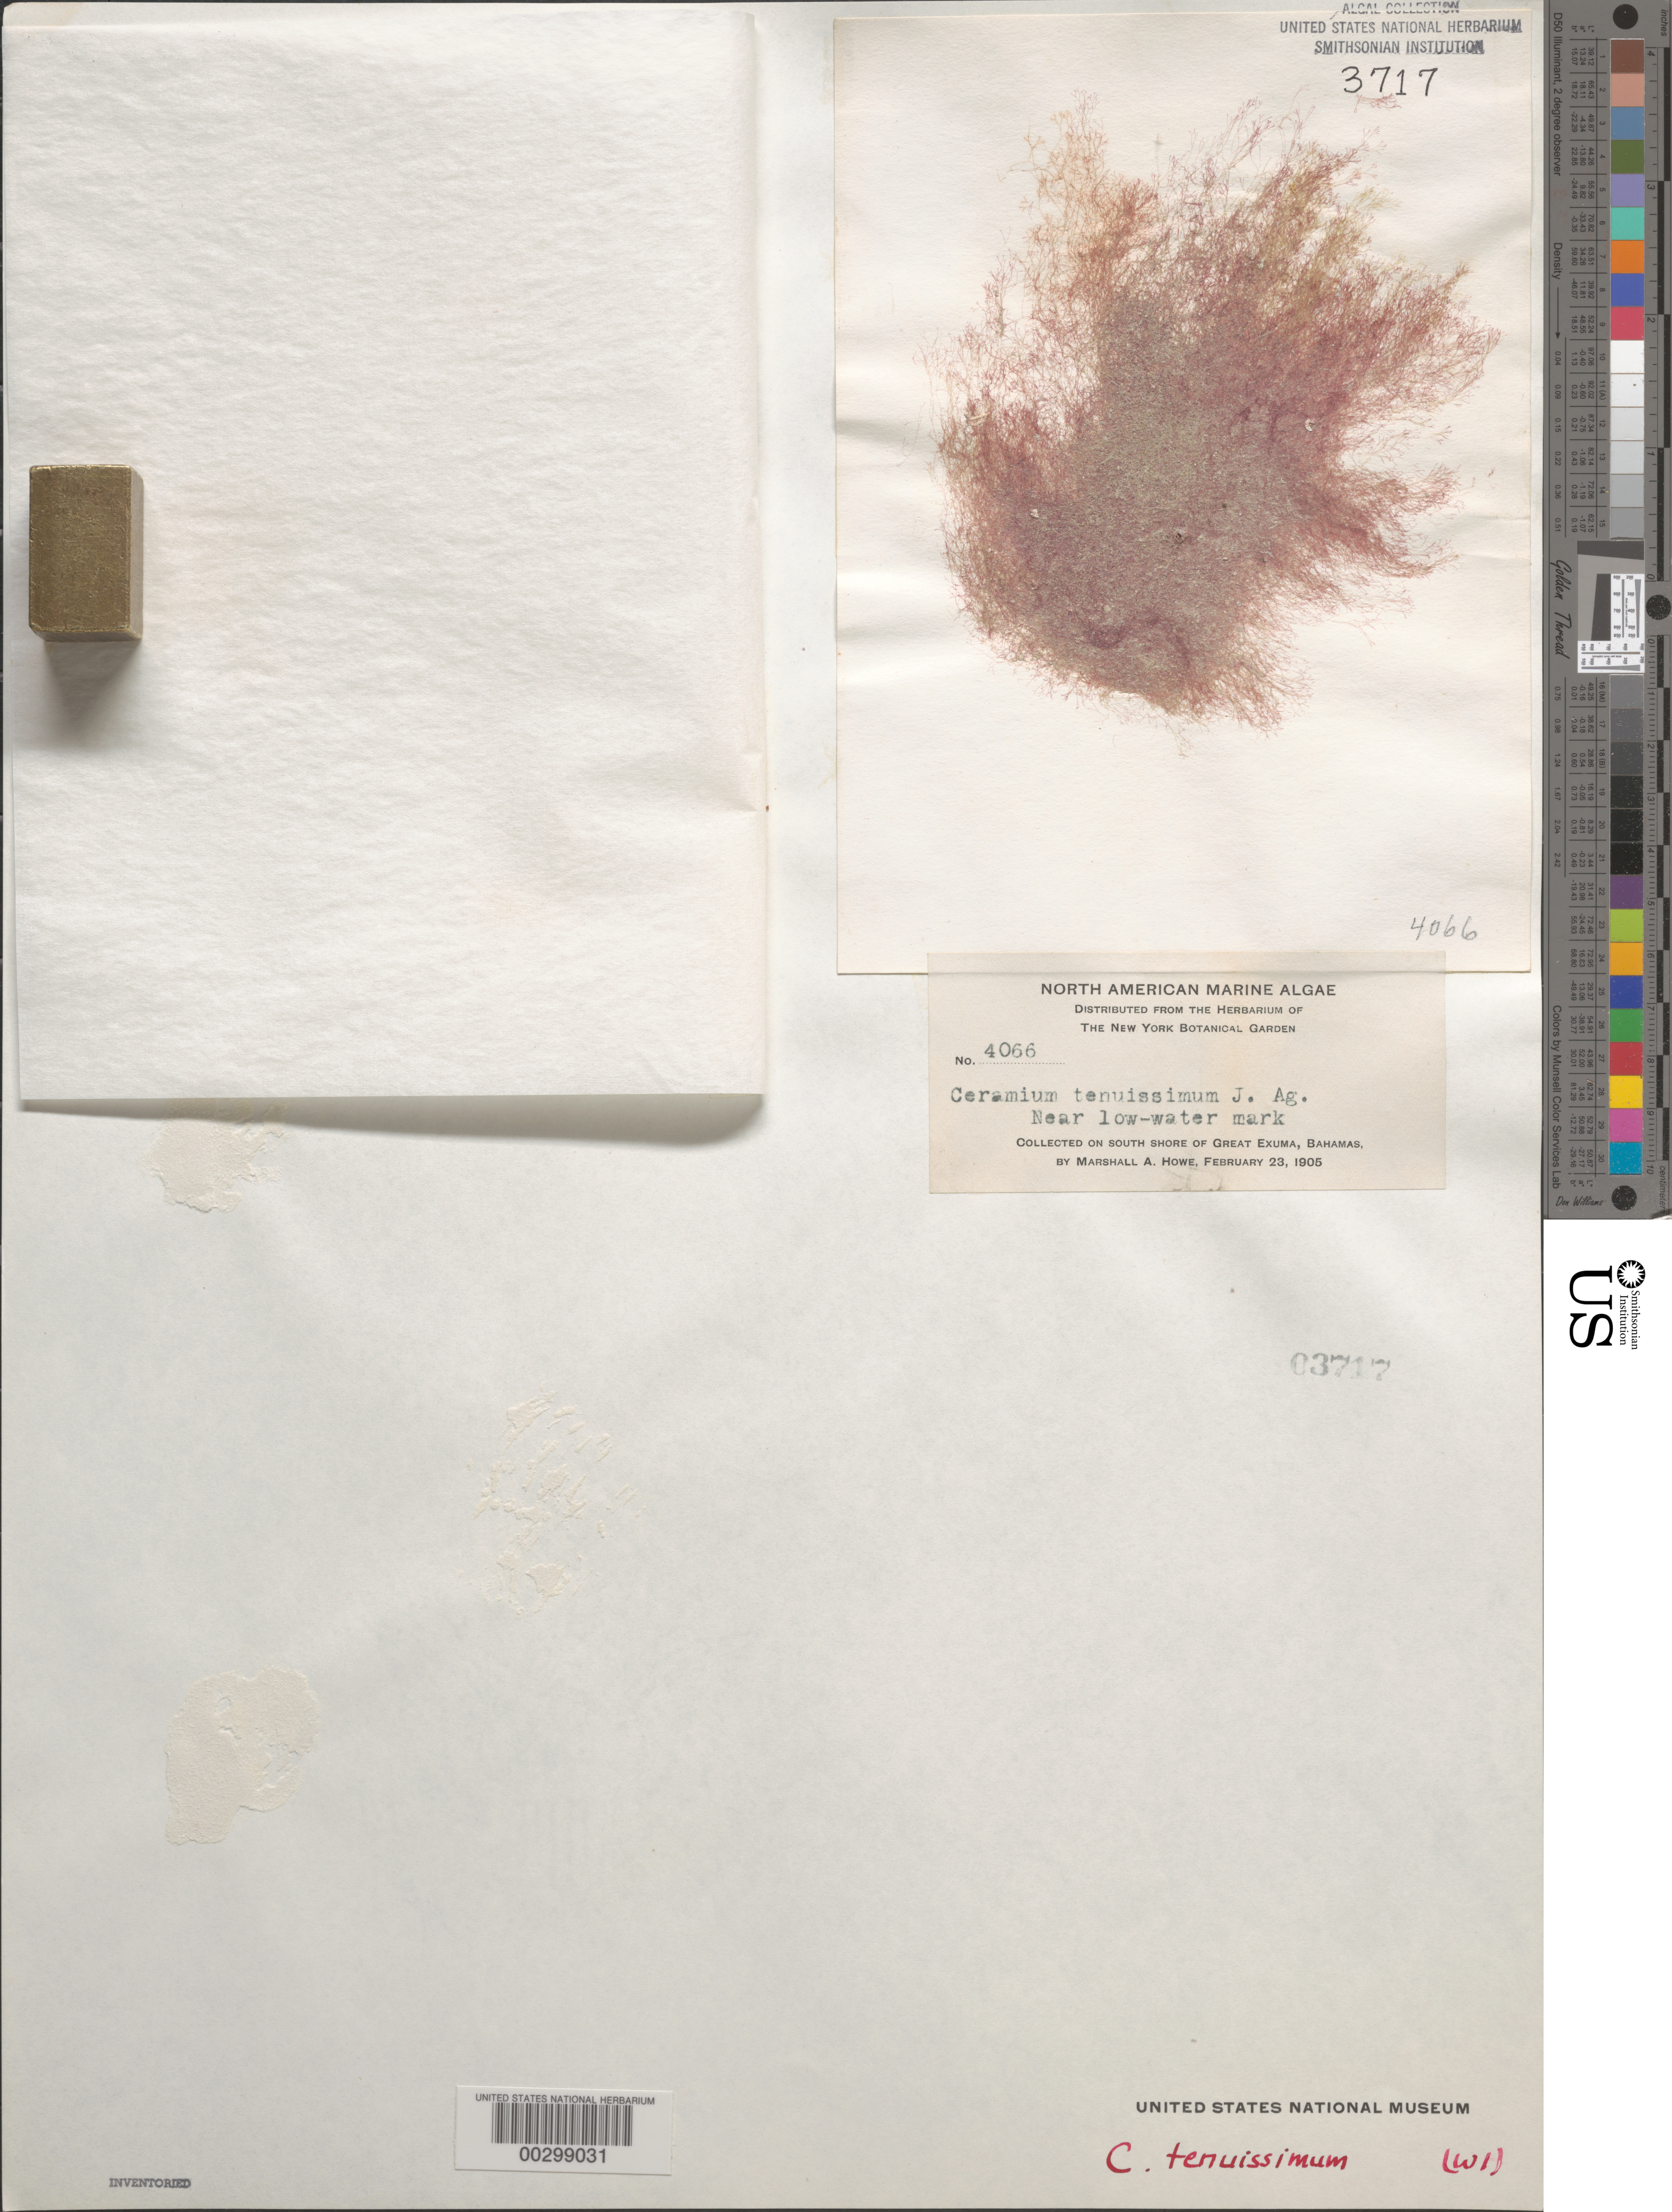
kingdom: Plantae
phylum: Rhodophyta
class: Florideophyceae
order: Ceramiales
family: Ceramiaceae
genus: Ceramium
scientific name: Ceramium diaphanum var. obscura, ined., 7/2023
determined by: Algae name updating Project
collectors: M. A. Howe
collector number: MAH 4066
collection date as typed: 23 Feb 1905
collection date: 1905-02-23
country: Bahamas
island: Great Exuma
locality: South shore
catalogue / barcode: US 3717